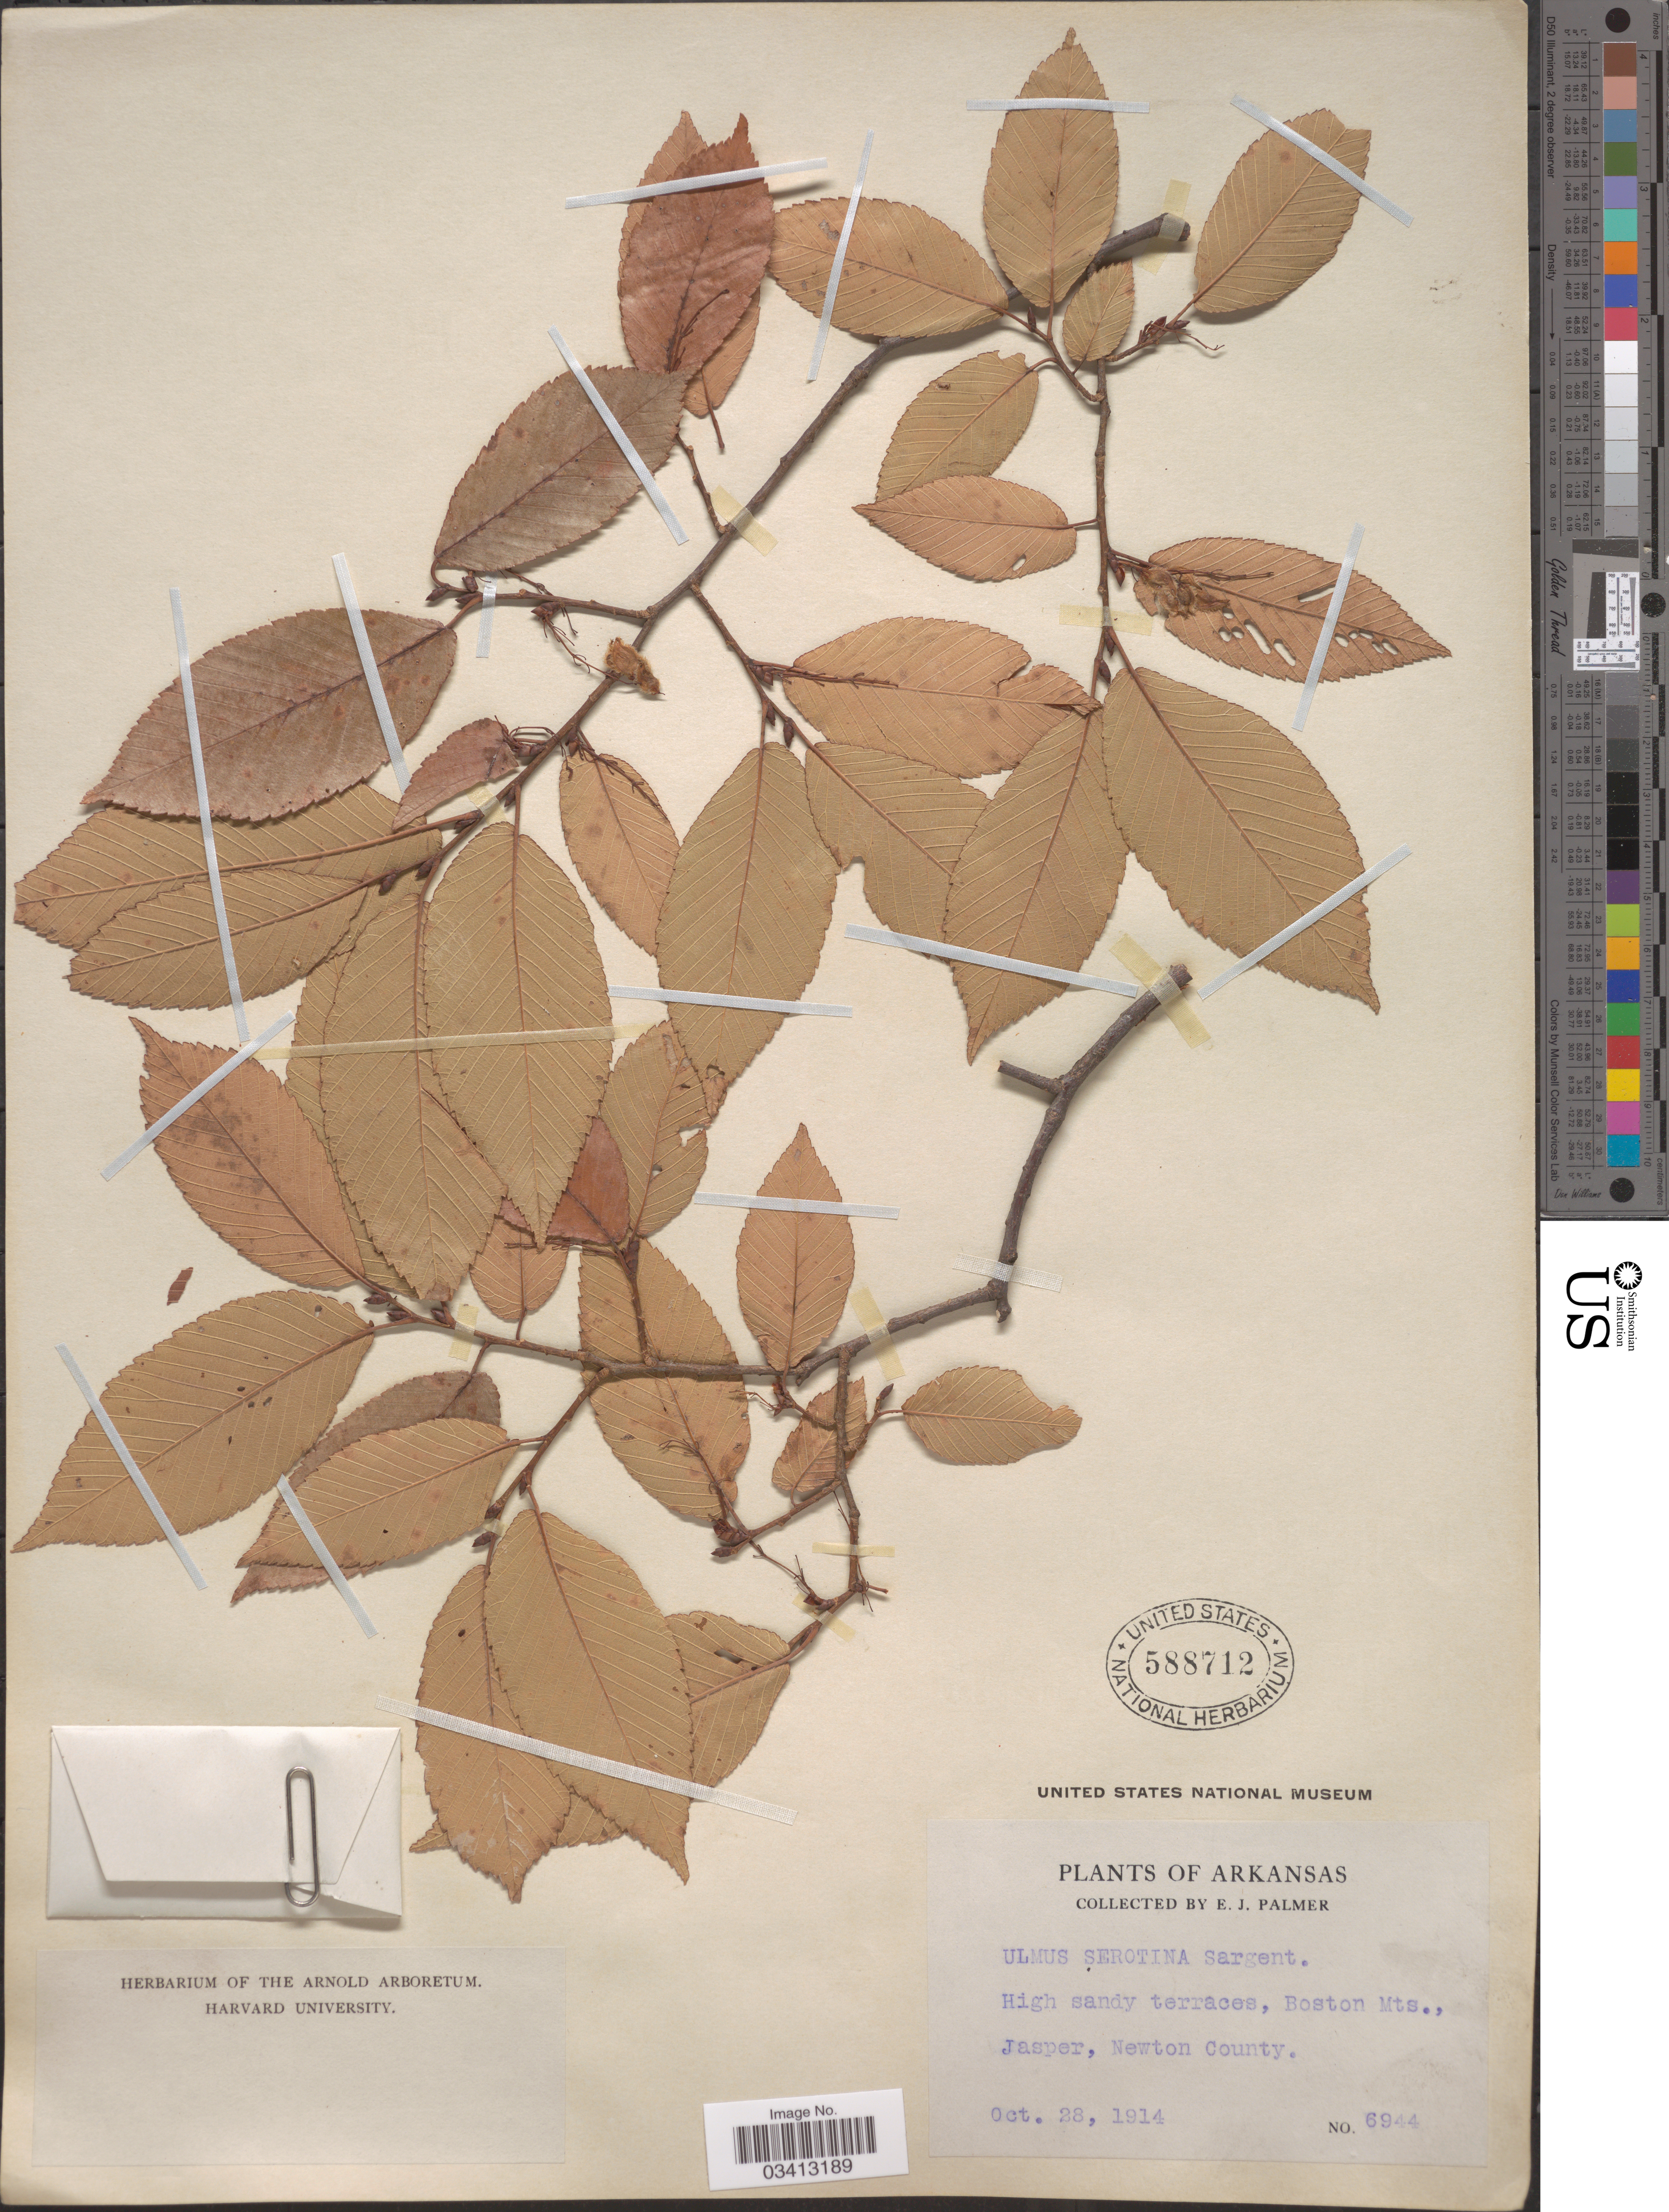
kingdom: Plantae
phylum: Tracheophyta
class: Magnoliopsida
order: Rosales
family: Ulmaceae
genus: Ulmus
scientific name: Ulmus serotina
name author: Sarg.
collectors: E. J. Palmer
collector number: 6944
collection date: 1914-10-28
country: United States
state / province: Arkansas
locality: Boston Mts., Jasper, Newton County.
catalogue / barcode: US 588712